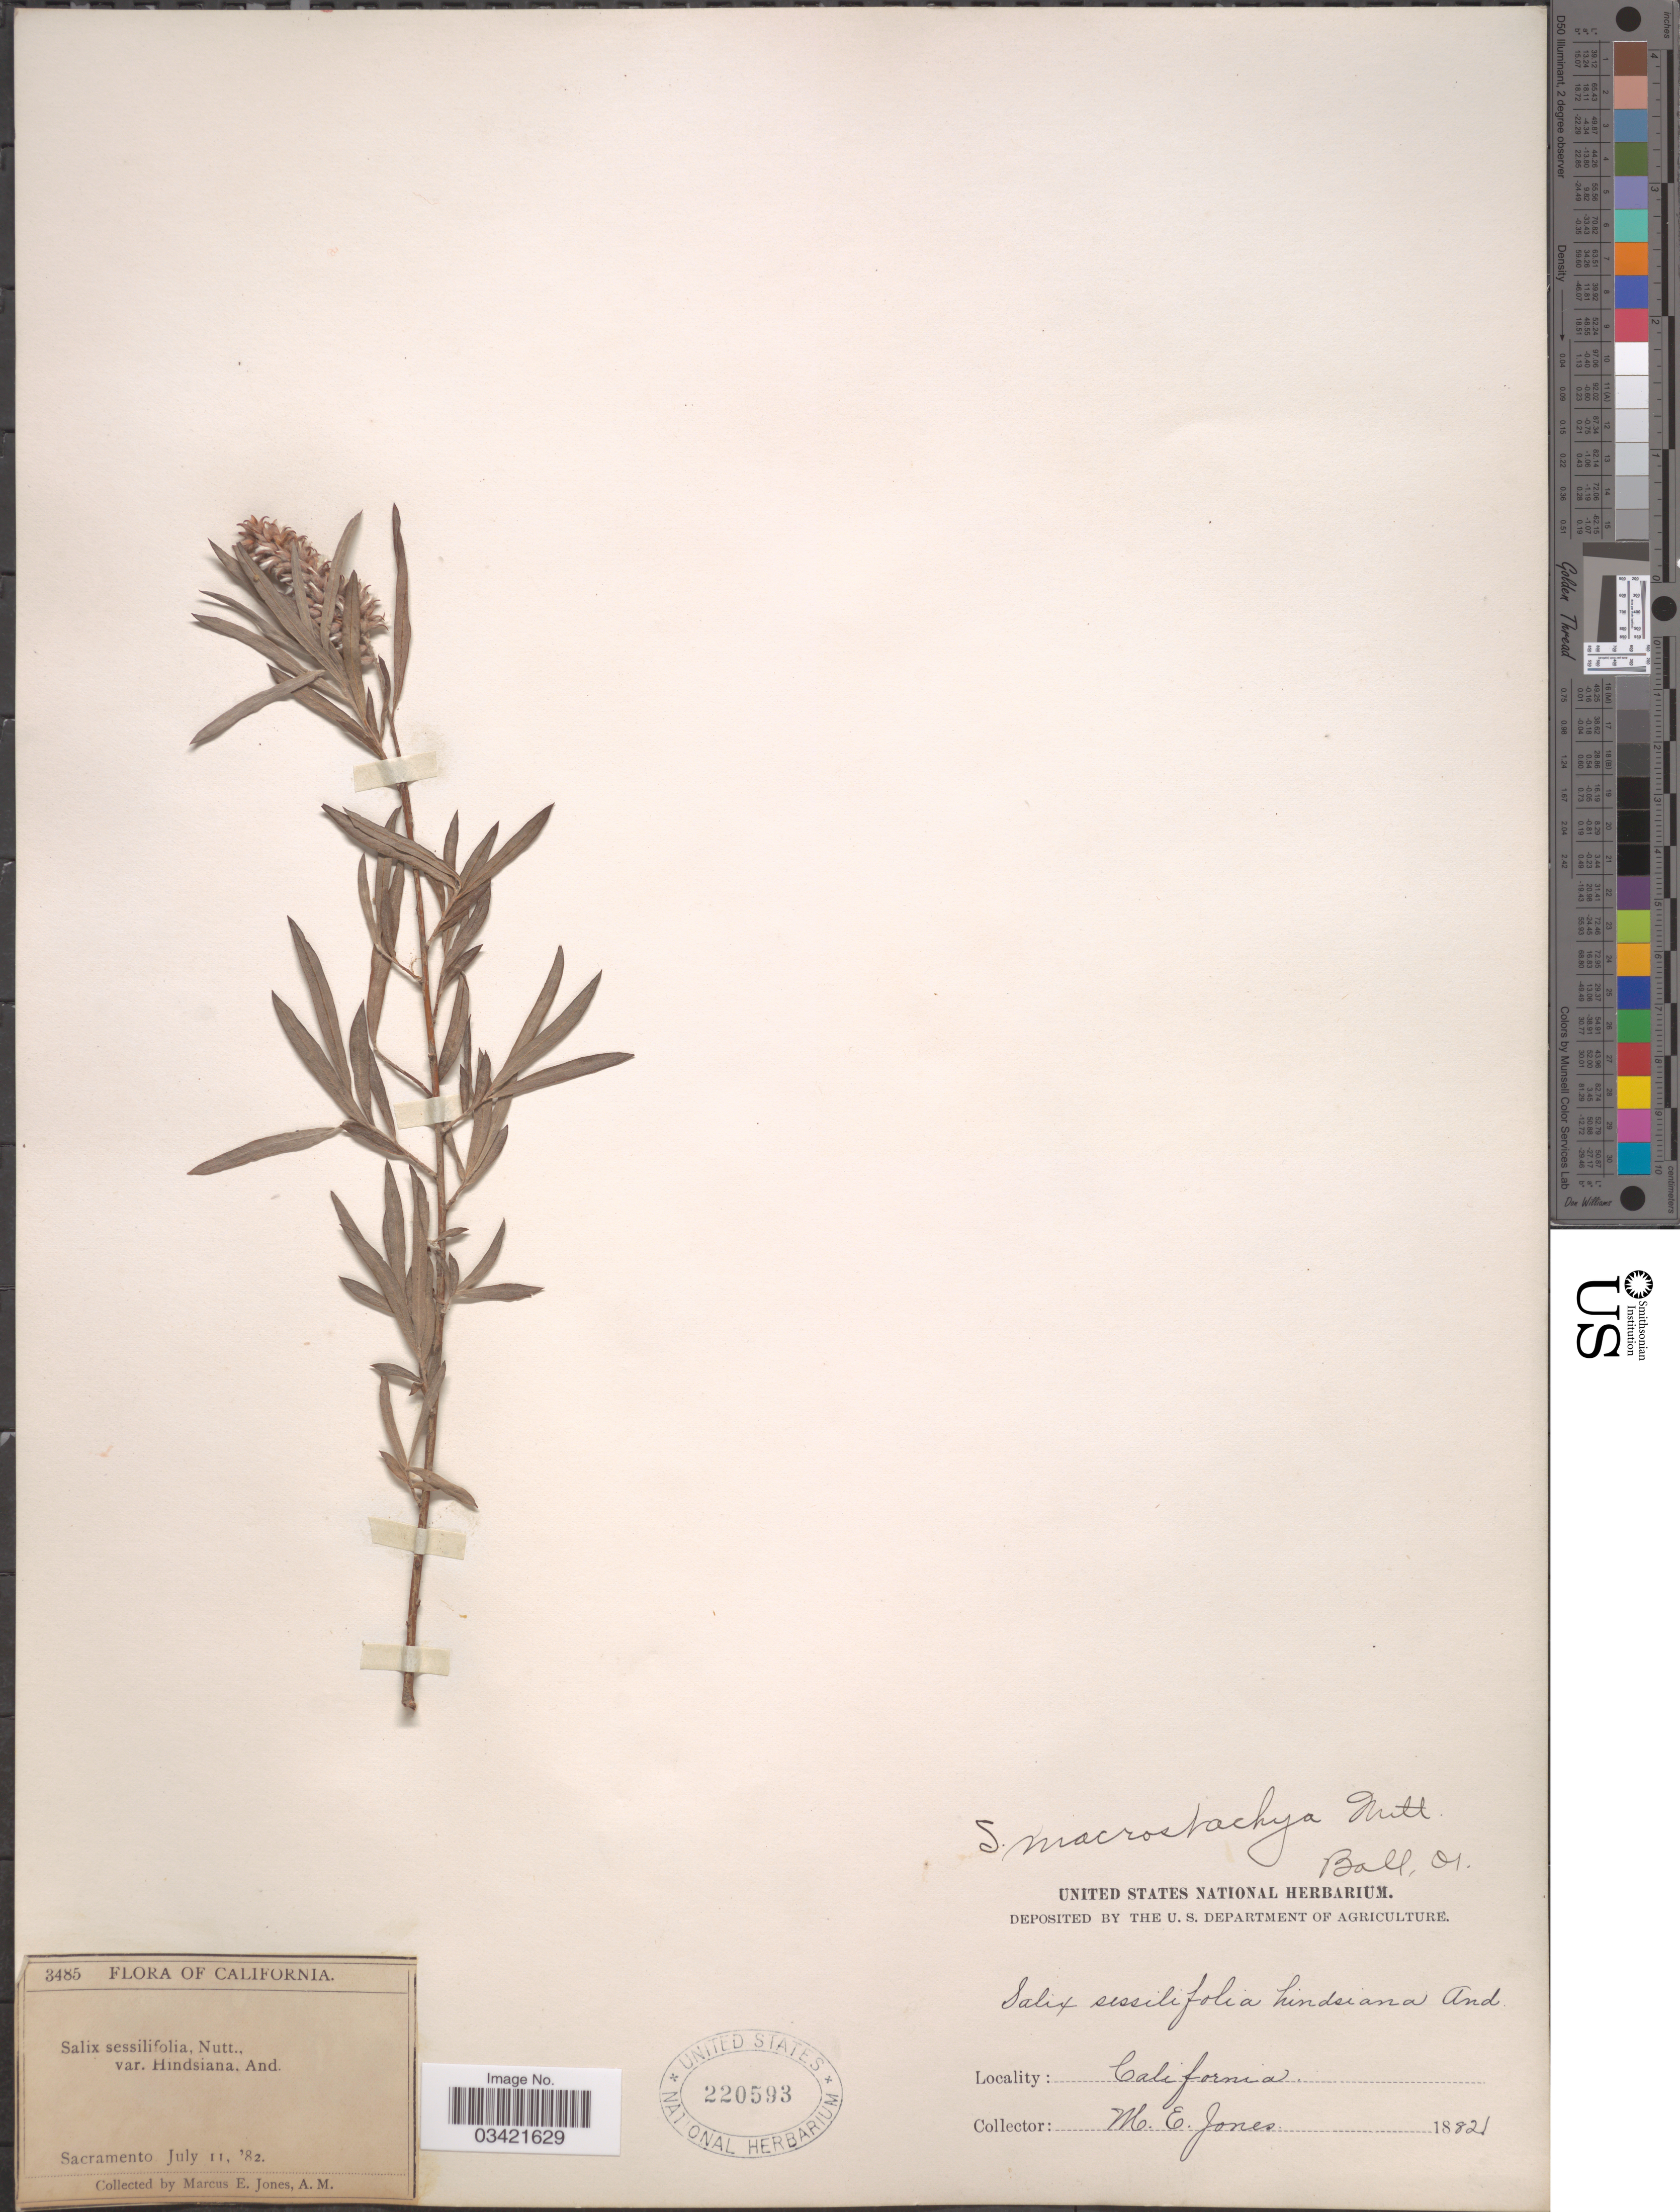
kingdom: Plantae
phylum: Tracheophyta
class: Magnoliopsida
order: Malpighiales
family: Salicaceae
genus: Salix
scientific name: Salix hindsiana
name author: Benth.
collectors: M. E. Jones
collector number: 3485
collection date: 1882-07-11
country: United States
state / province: California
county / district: Sacramento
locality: Sacramento.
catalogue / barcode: US 220593